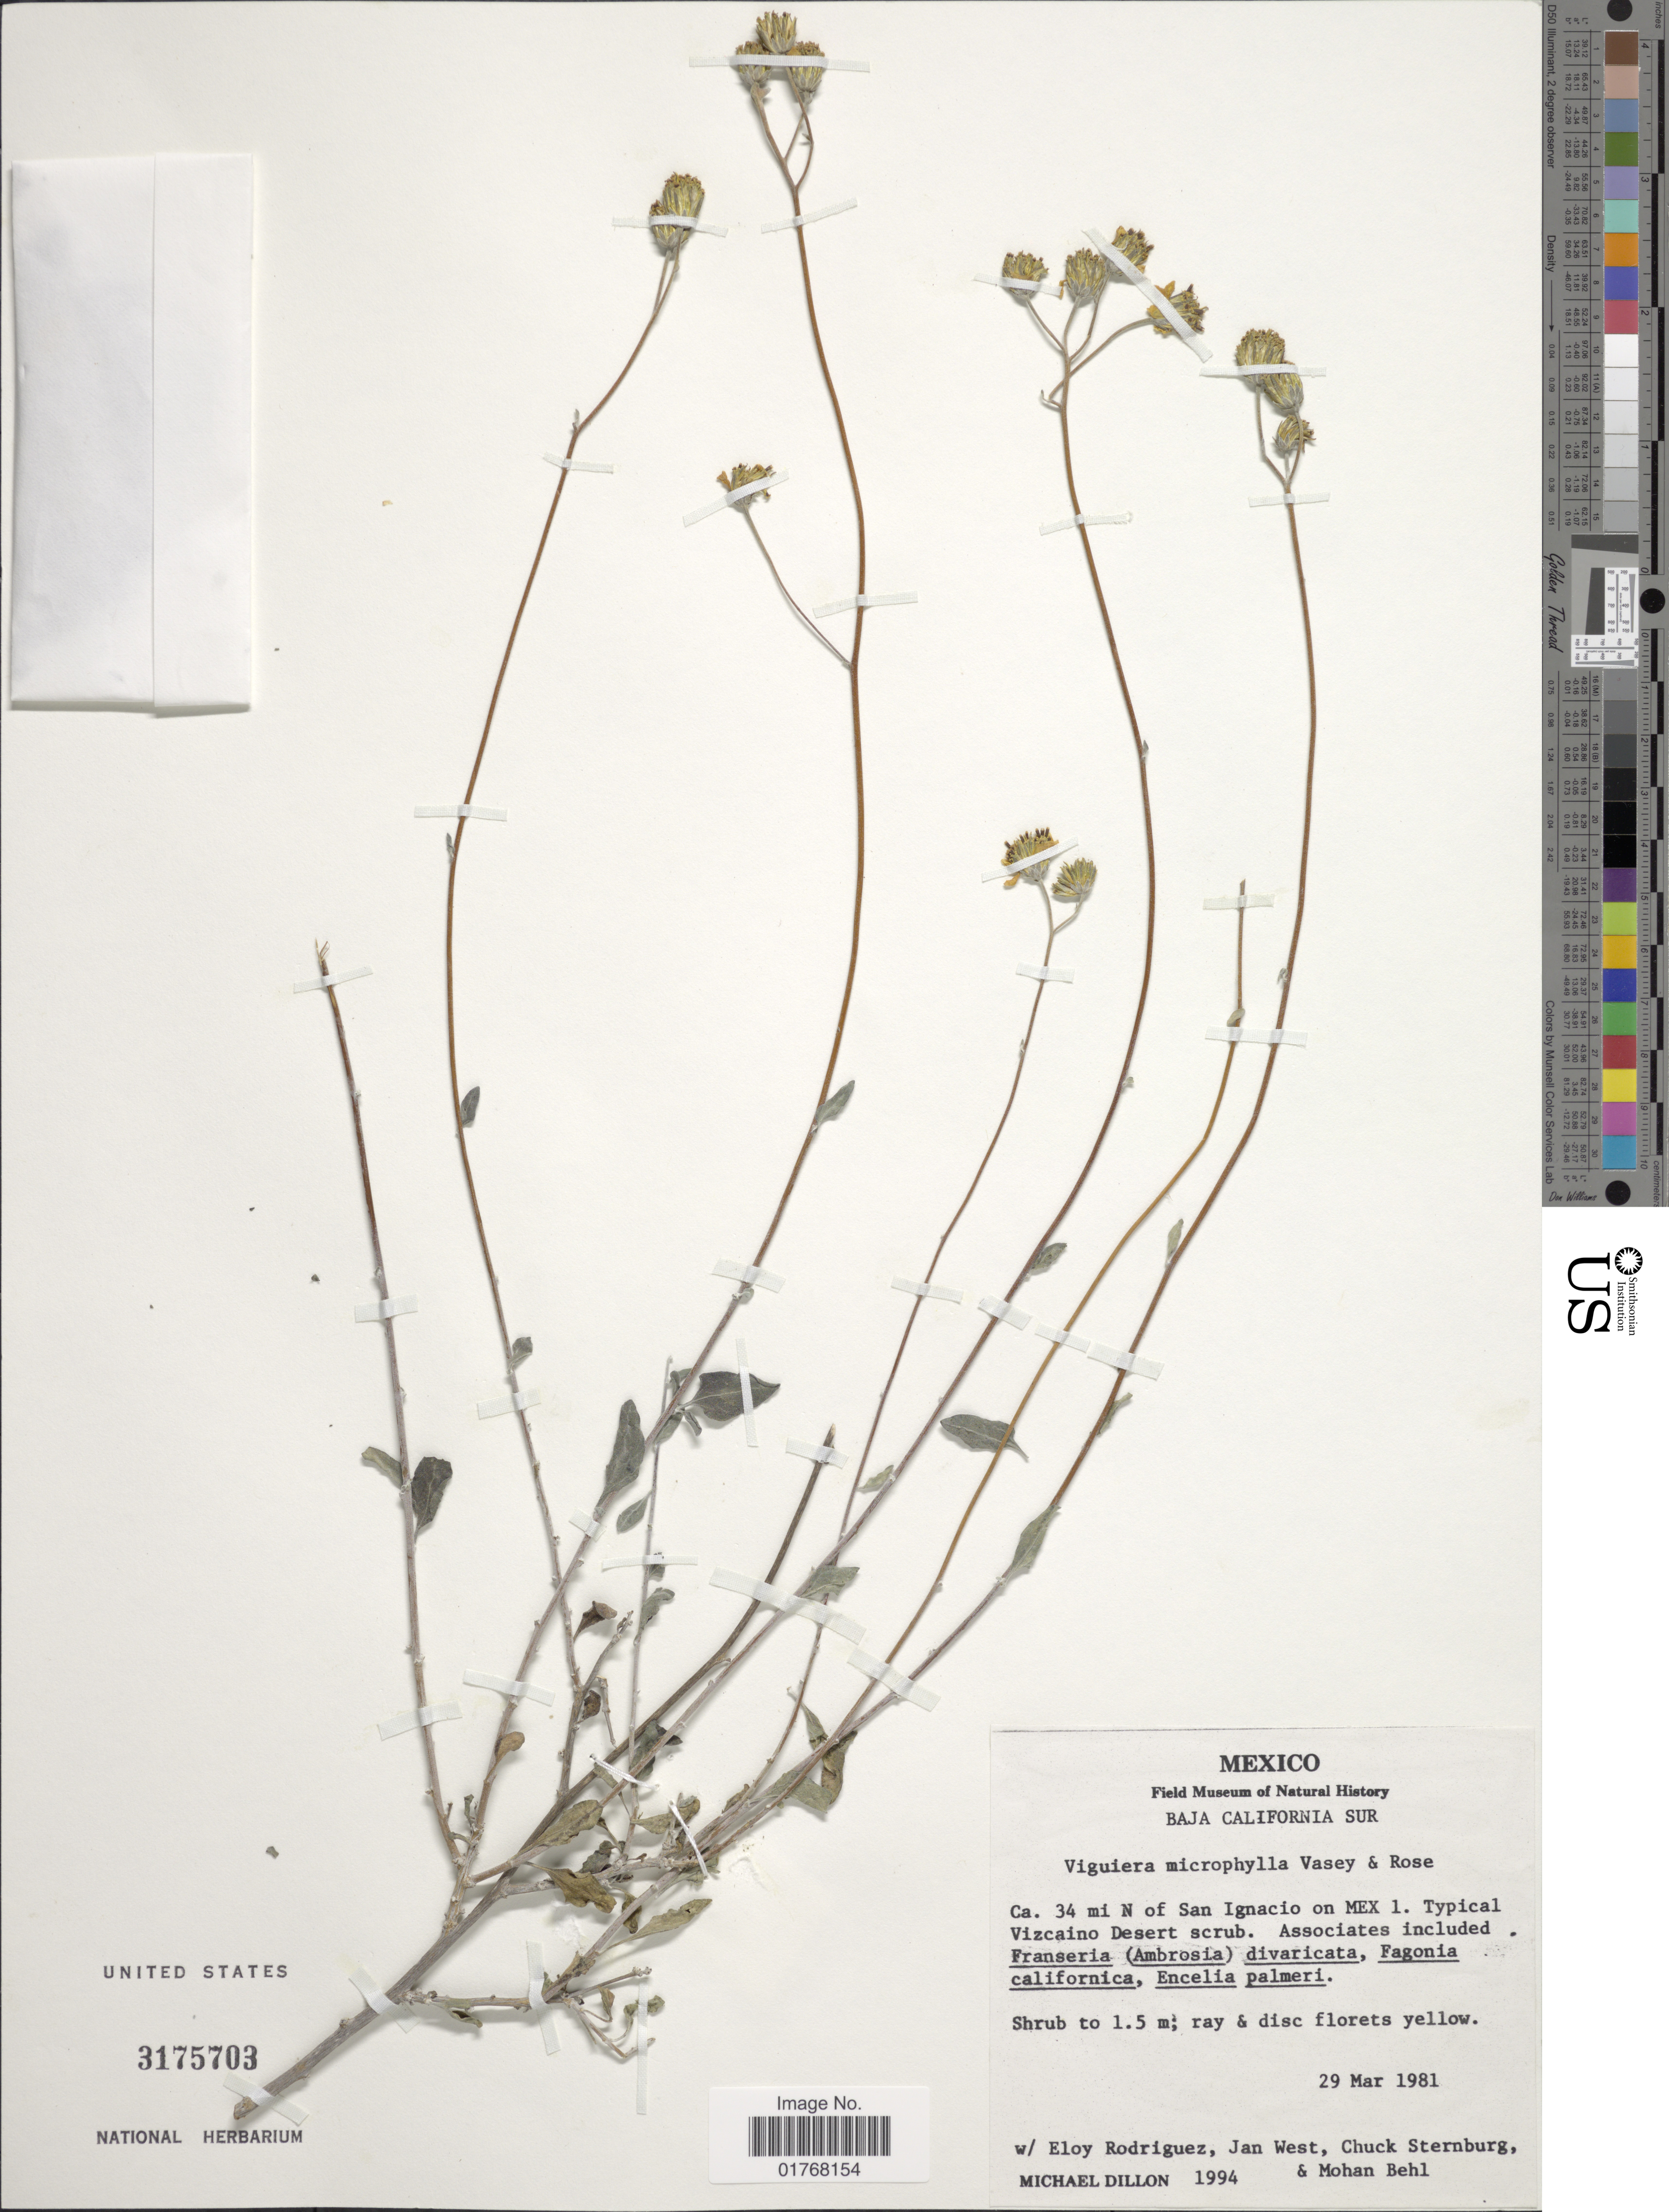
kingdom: Plantae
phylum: Tracheophyta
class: Magnoliopsida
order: Asterales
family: Asteraceae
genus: Viguiera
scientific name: Viguiera microphylla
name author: Vasey & Rose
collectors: M. O. Dillon, E. Rodriguez, J. West, C. Sternburg & M. Behl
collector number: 1994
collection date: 1981-03-29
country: Mexico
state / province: Baja California Sur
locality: Ca 34 mi N of San Ignacio on Mex 1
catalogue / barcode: US 3175703